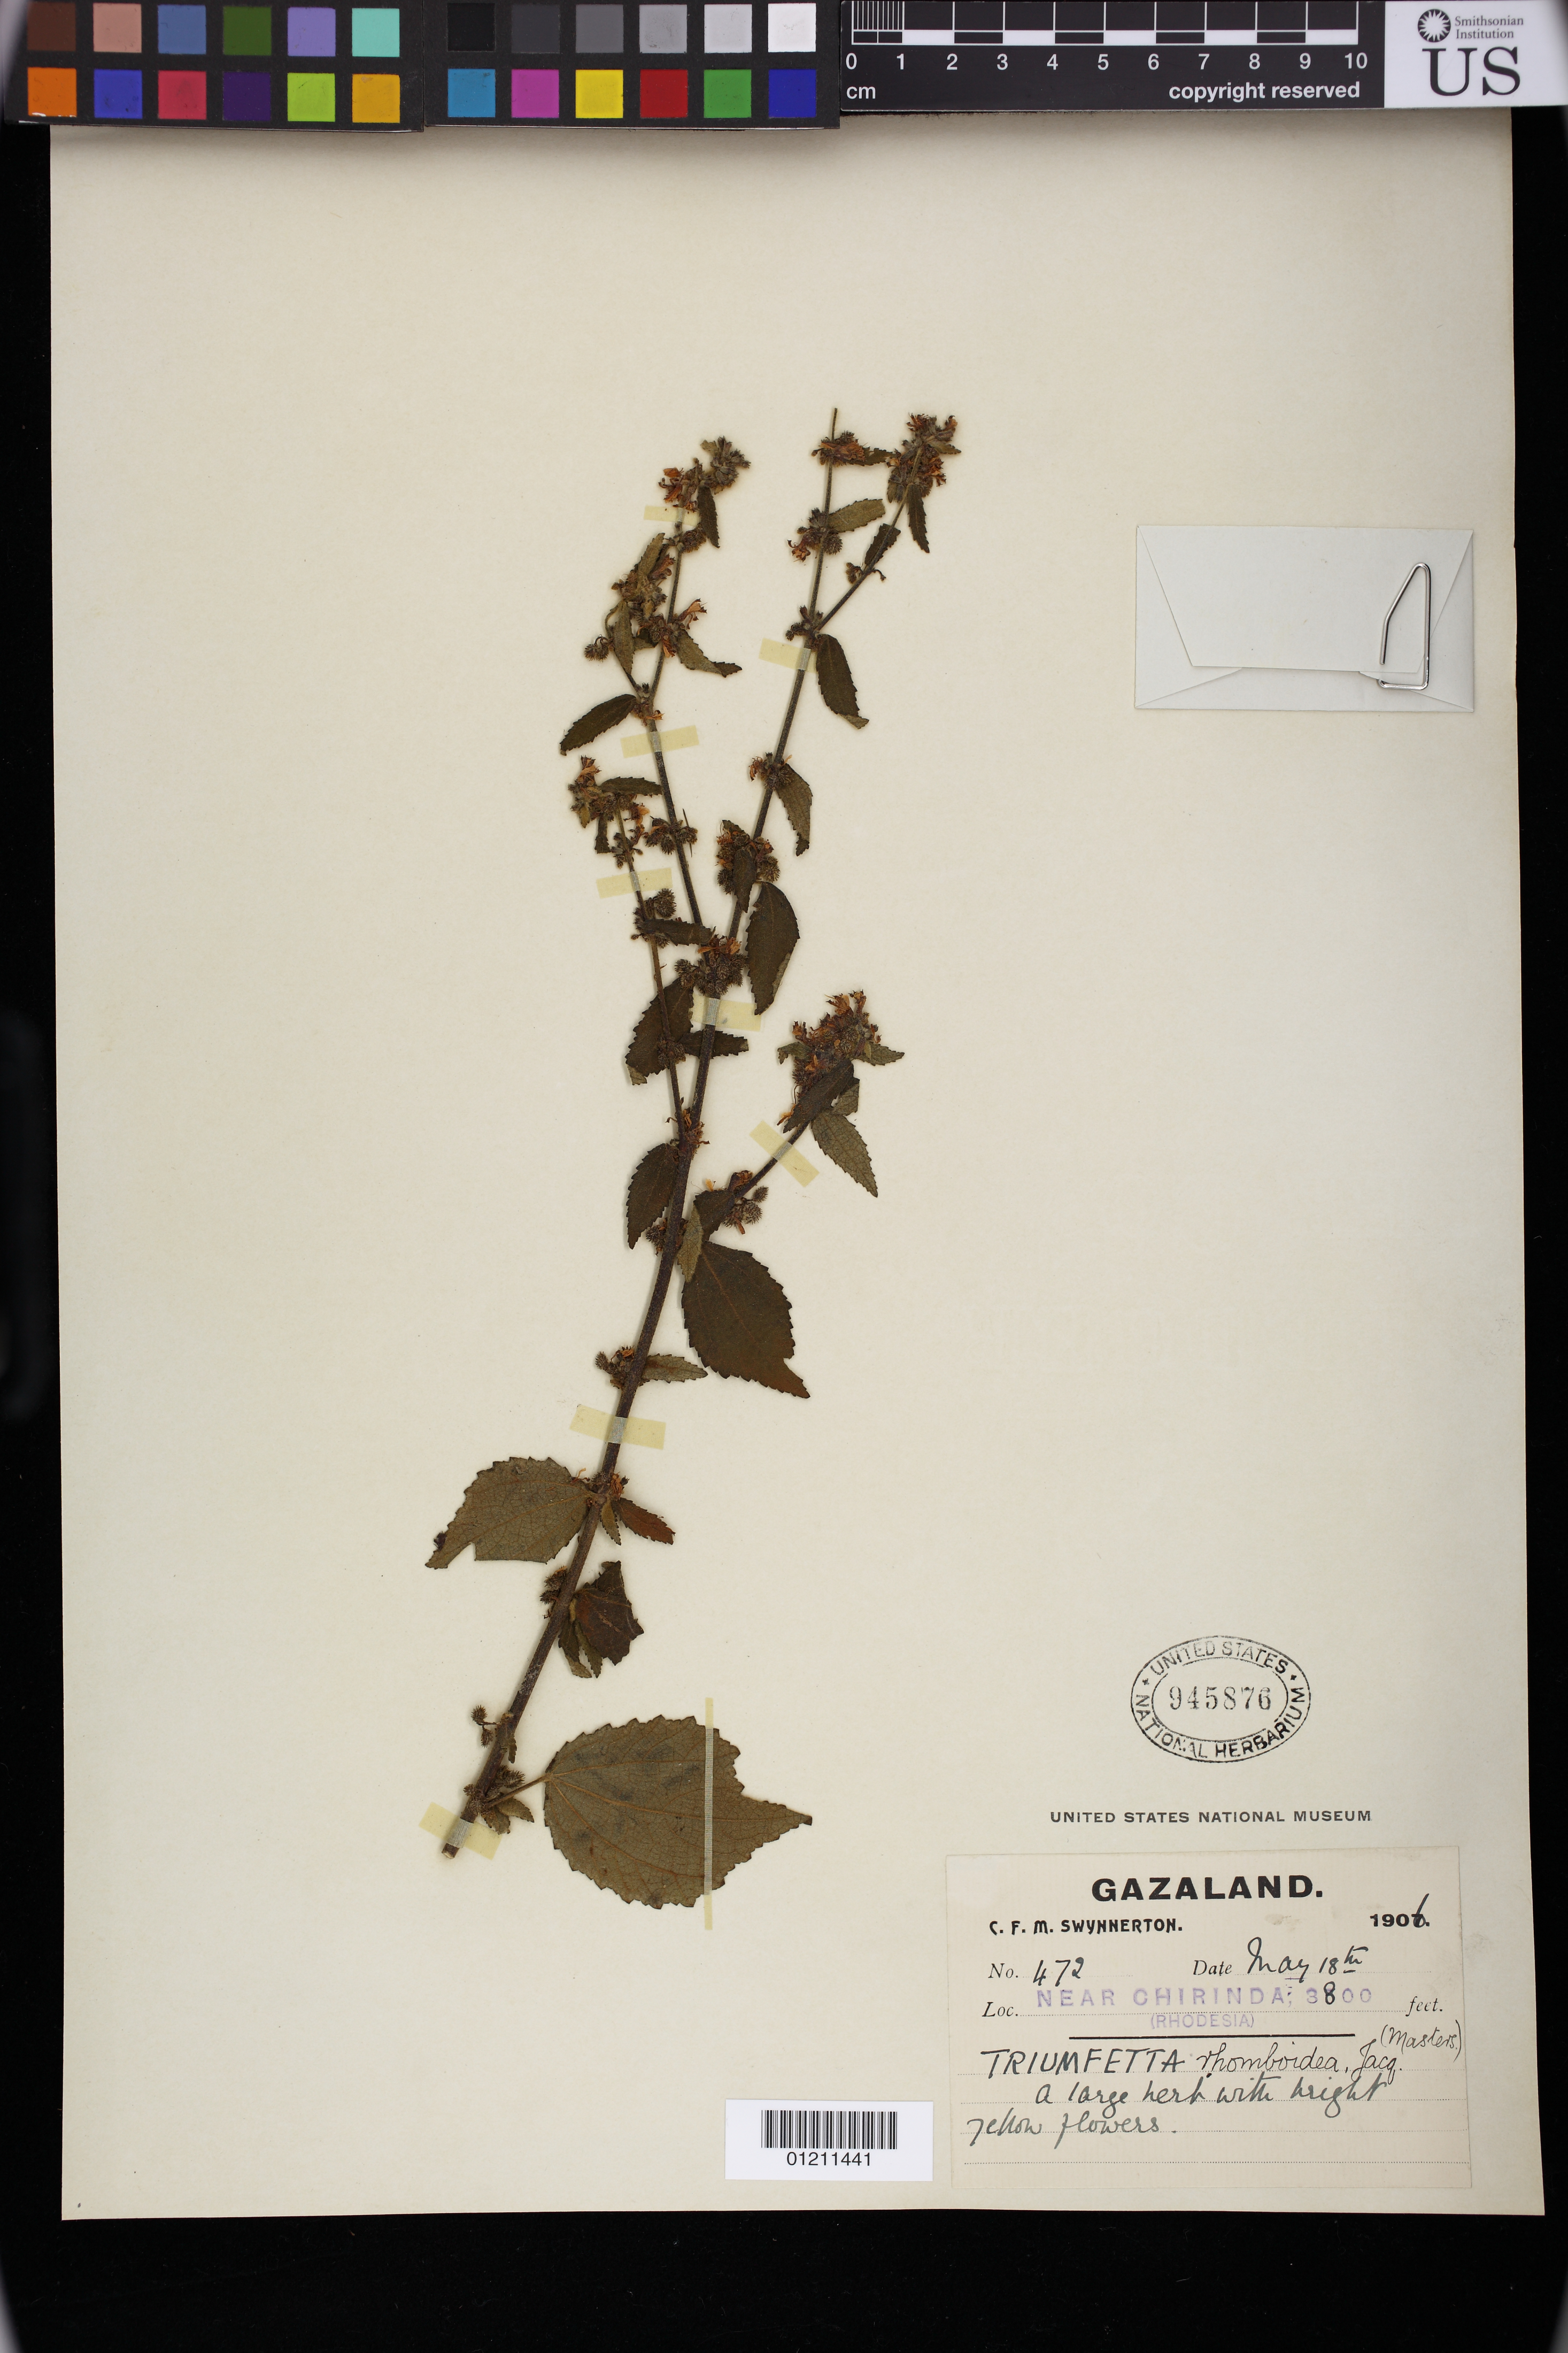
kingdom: Plantae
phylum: Tracheophyta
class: Magnoliopsida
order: Malvales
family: Malvaceae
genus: Triumfetta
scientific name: Triumfetta rhomboidea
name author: Jacq.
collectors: C. F. Swynnerton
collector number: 472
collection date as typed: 18 May 1906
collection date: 1906-05-18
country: Zimbabwe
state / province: Manicaland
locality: Gazaland: Near Chirinda (Rhodesia)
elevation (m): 1158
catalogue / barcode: US 945876